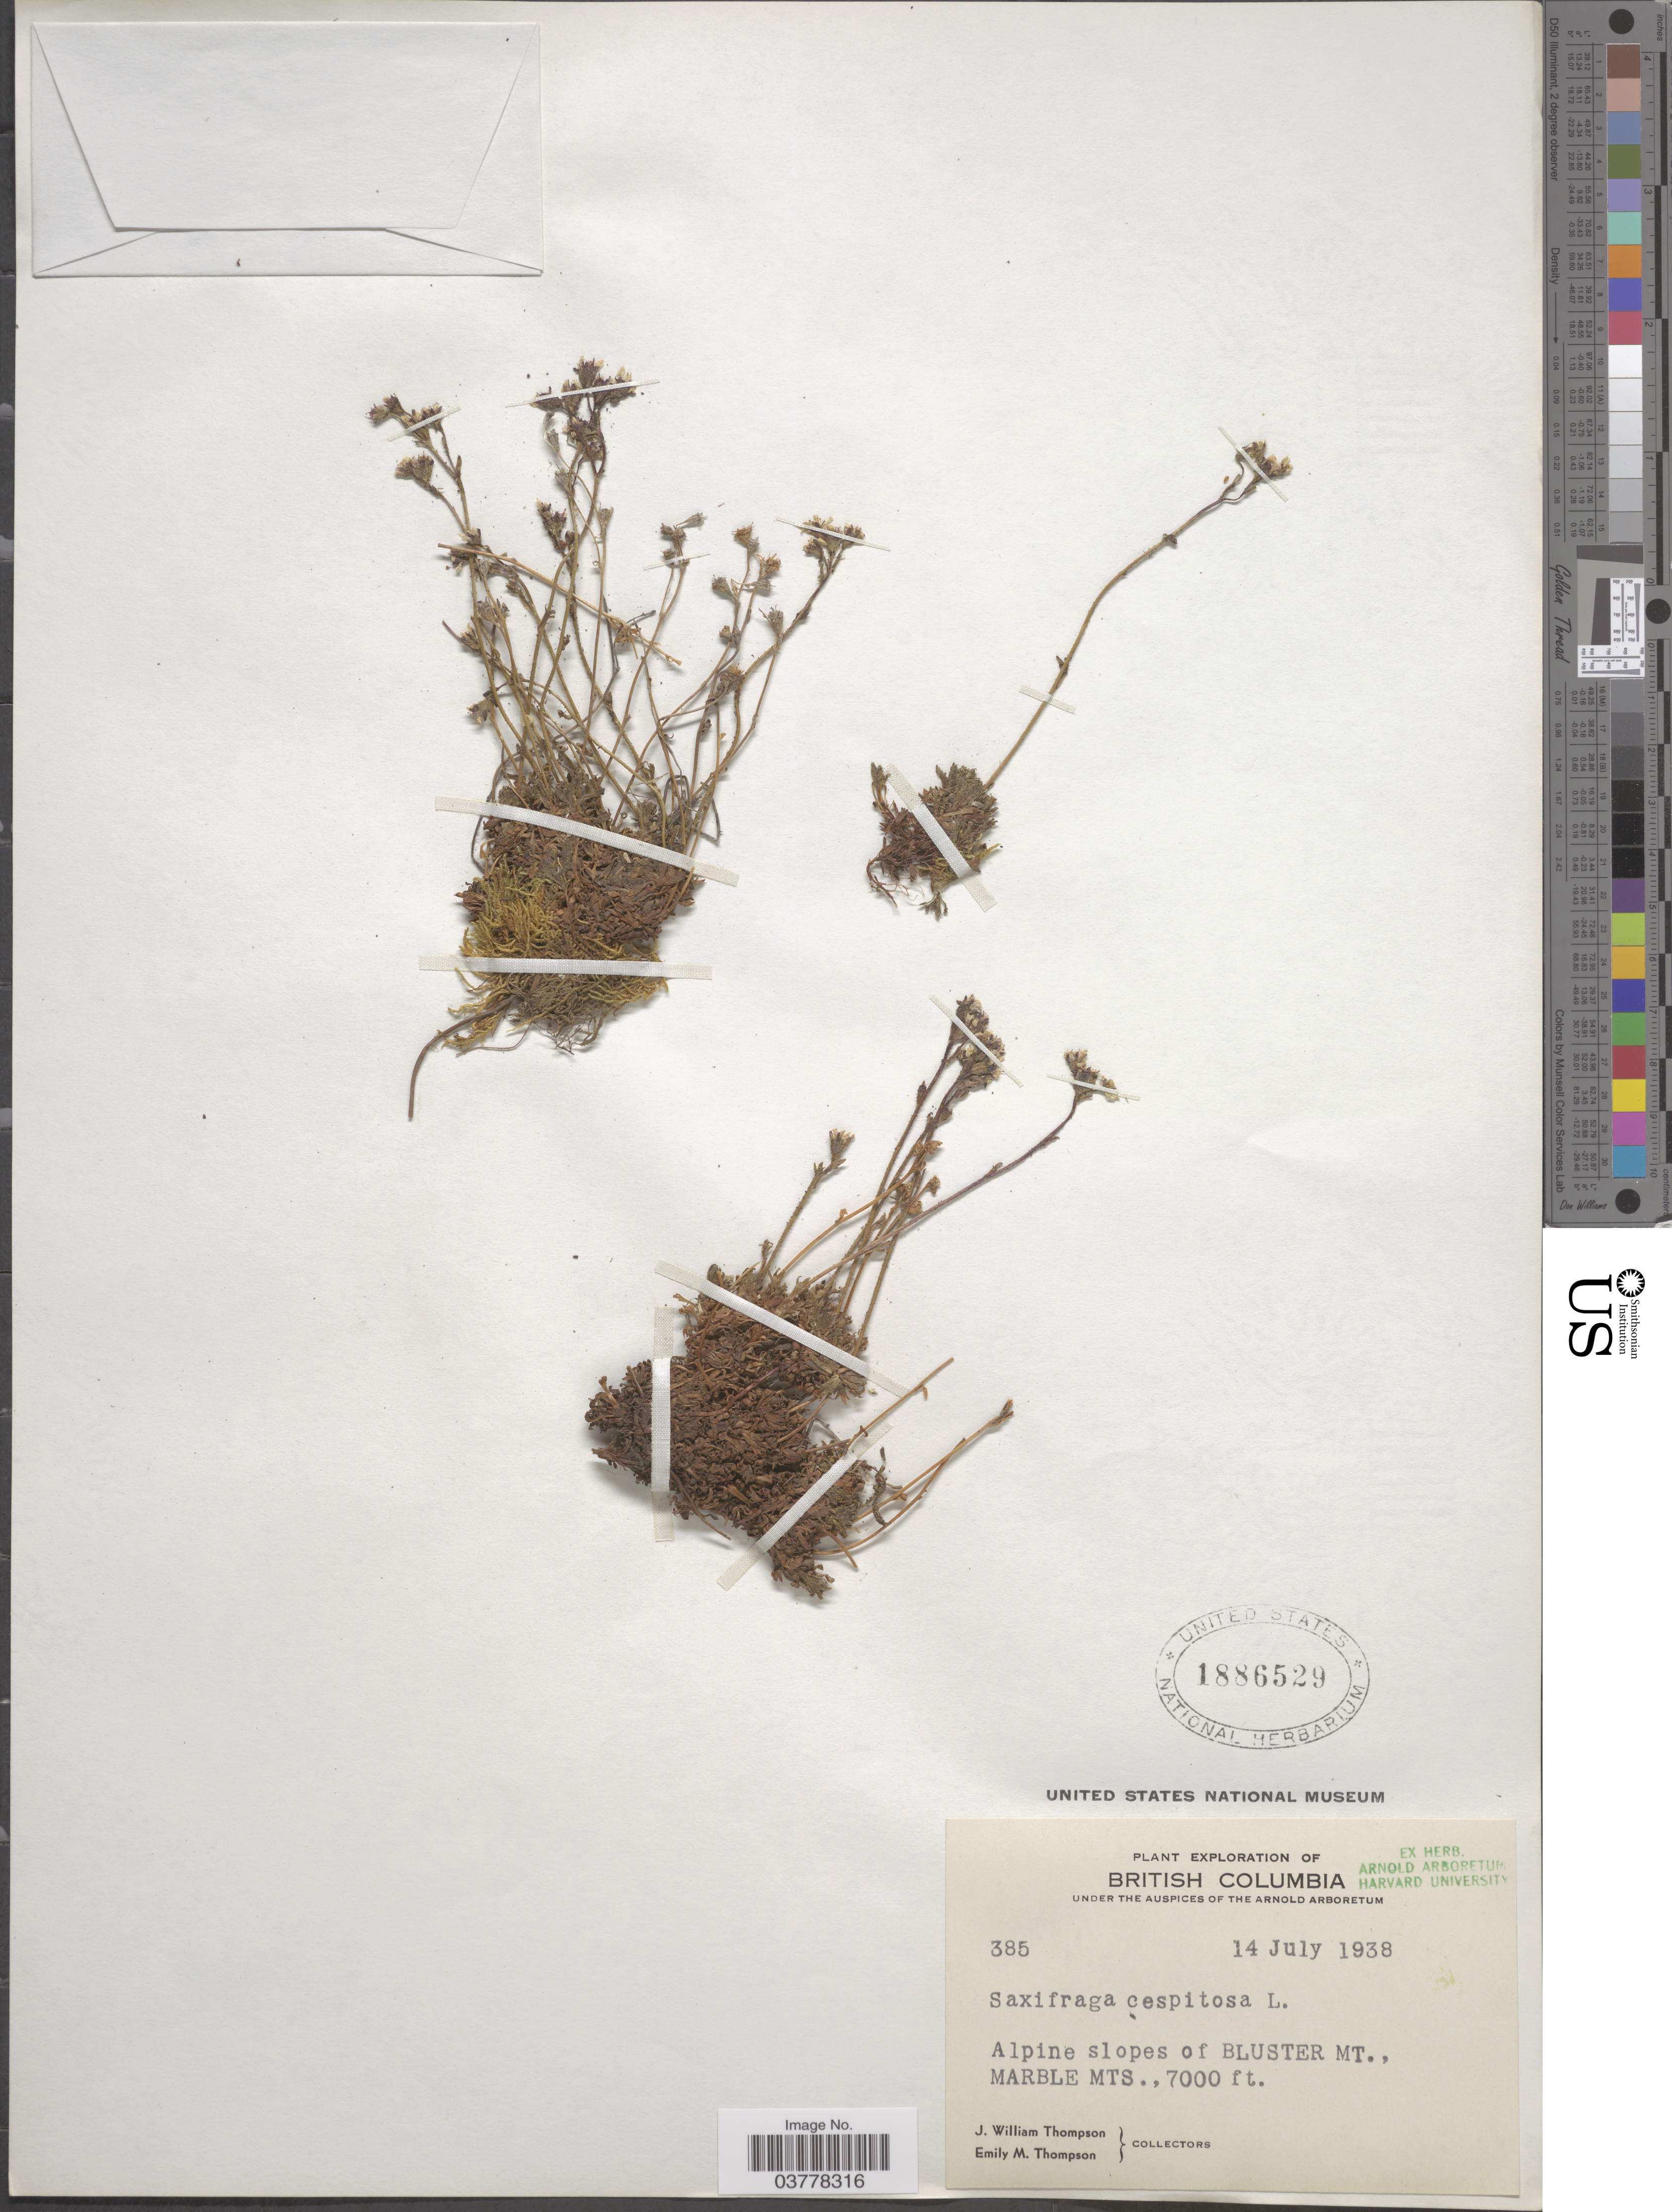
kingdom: Plantae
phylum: Tracheophyta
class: Magnoliopsida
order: Saxifragales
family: Saxifragaceae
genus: Saxifraga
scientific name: Saxifraga caespitosa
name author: L.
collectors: J. W. Thompson & E. M. Thompson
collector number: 385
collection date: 1938-07-14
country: Canada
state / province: British Columbia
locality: Alpine slopes of Bluster Mt., Marble Mts.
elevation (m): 2134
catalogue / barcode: US 1886529